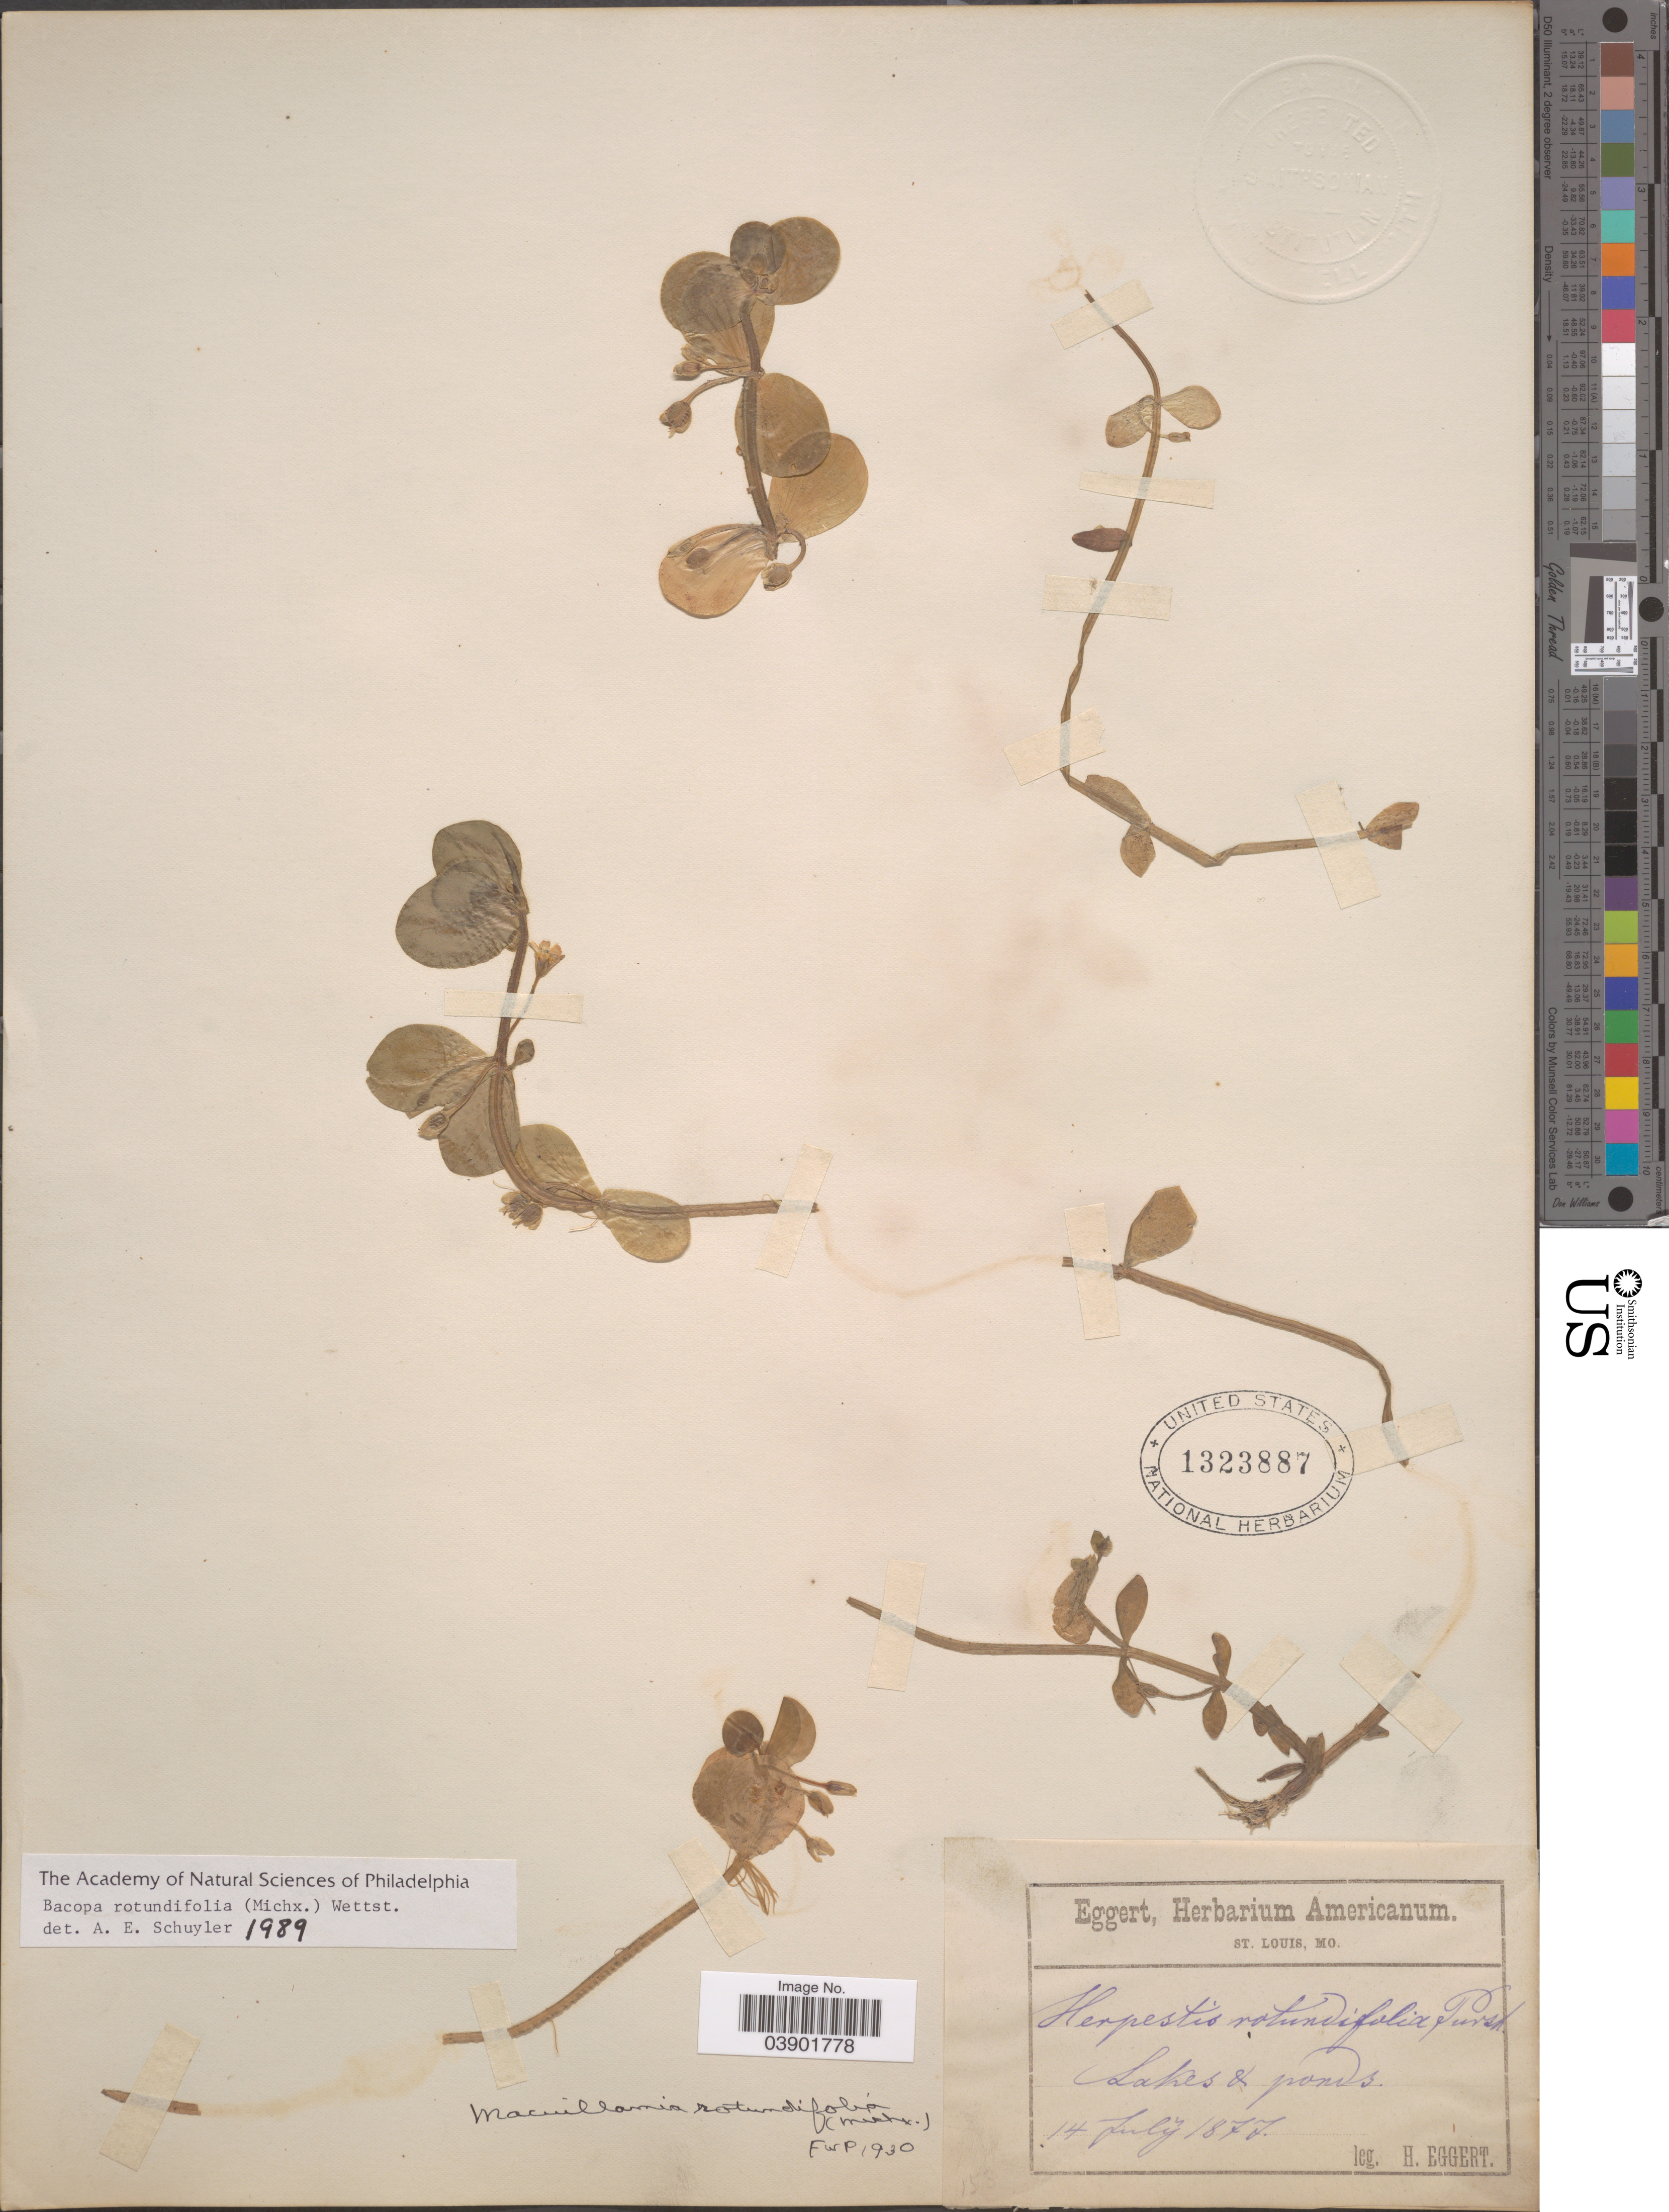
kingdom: Plantae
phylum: Tracheophyta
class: Magnoliopsida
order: Lamiales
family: Plantaginaceae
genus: Bacopa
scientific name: Bacopa rotundifolia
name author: (Michx.) Wettst.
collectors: H. Eggert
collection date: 1877-07-14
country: United States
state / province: Missouri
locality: Lakes & ponds.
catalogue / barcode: US 1323887